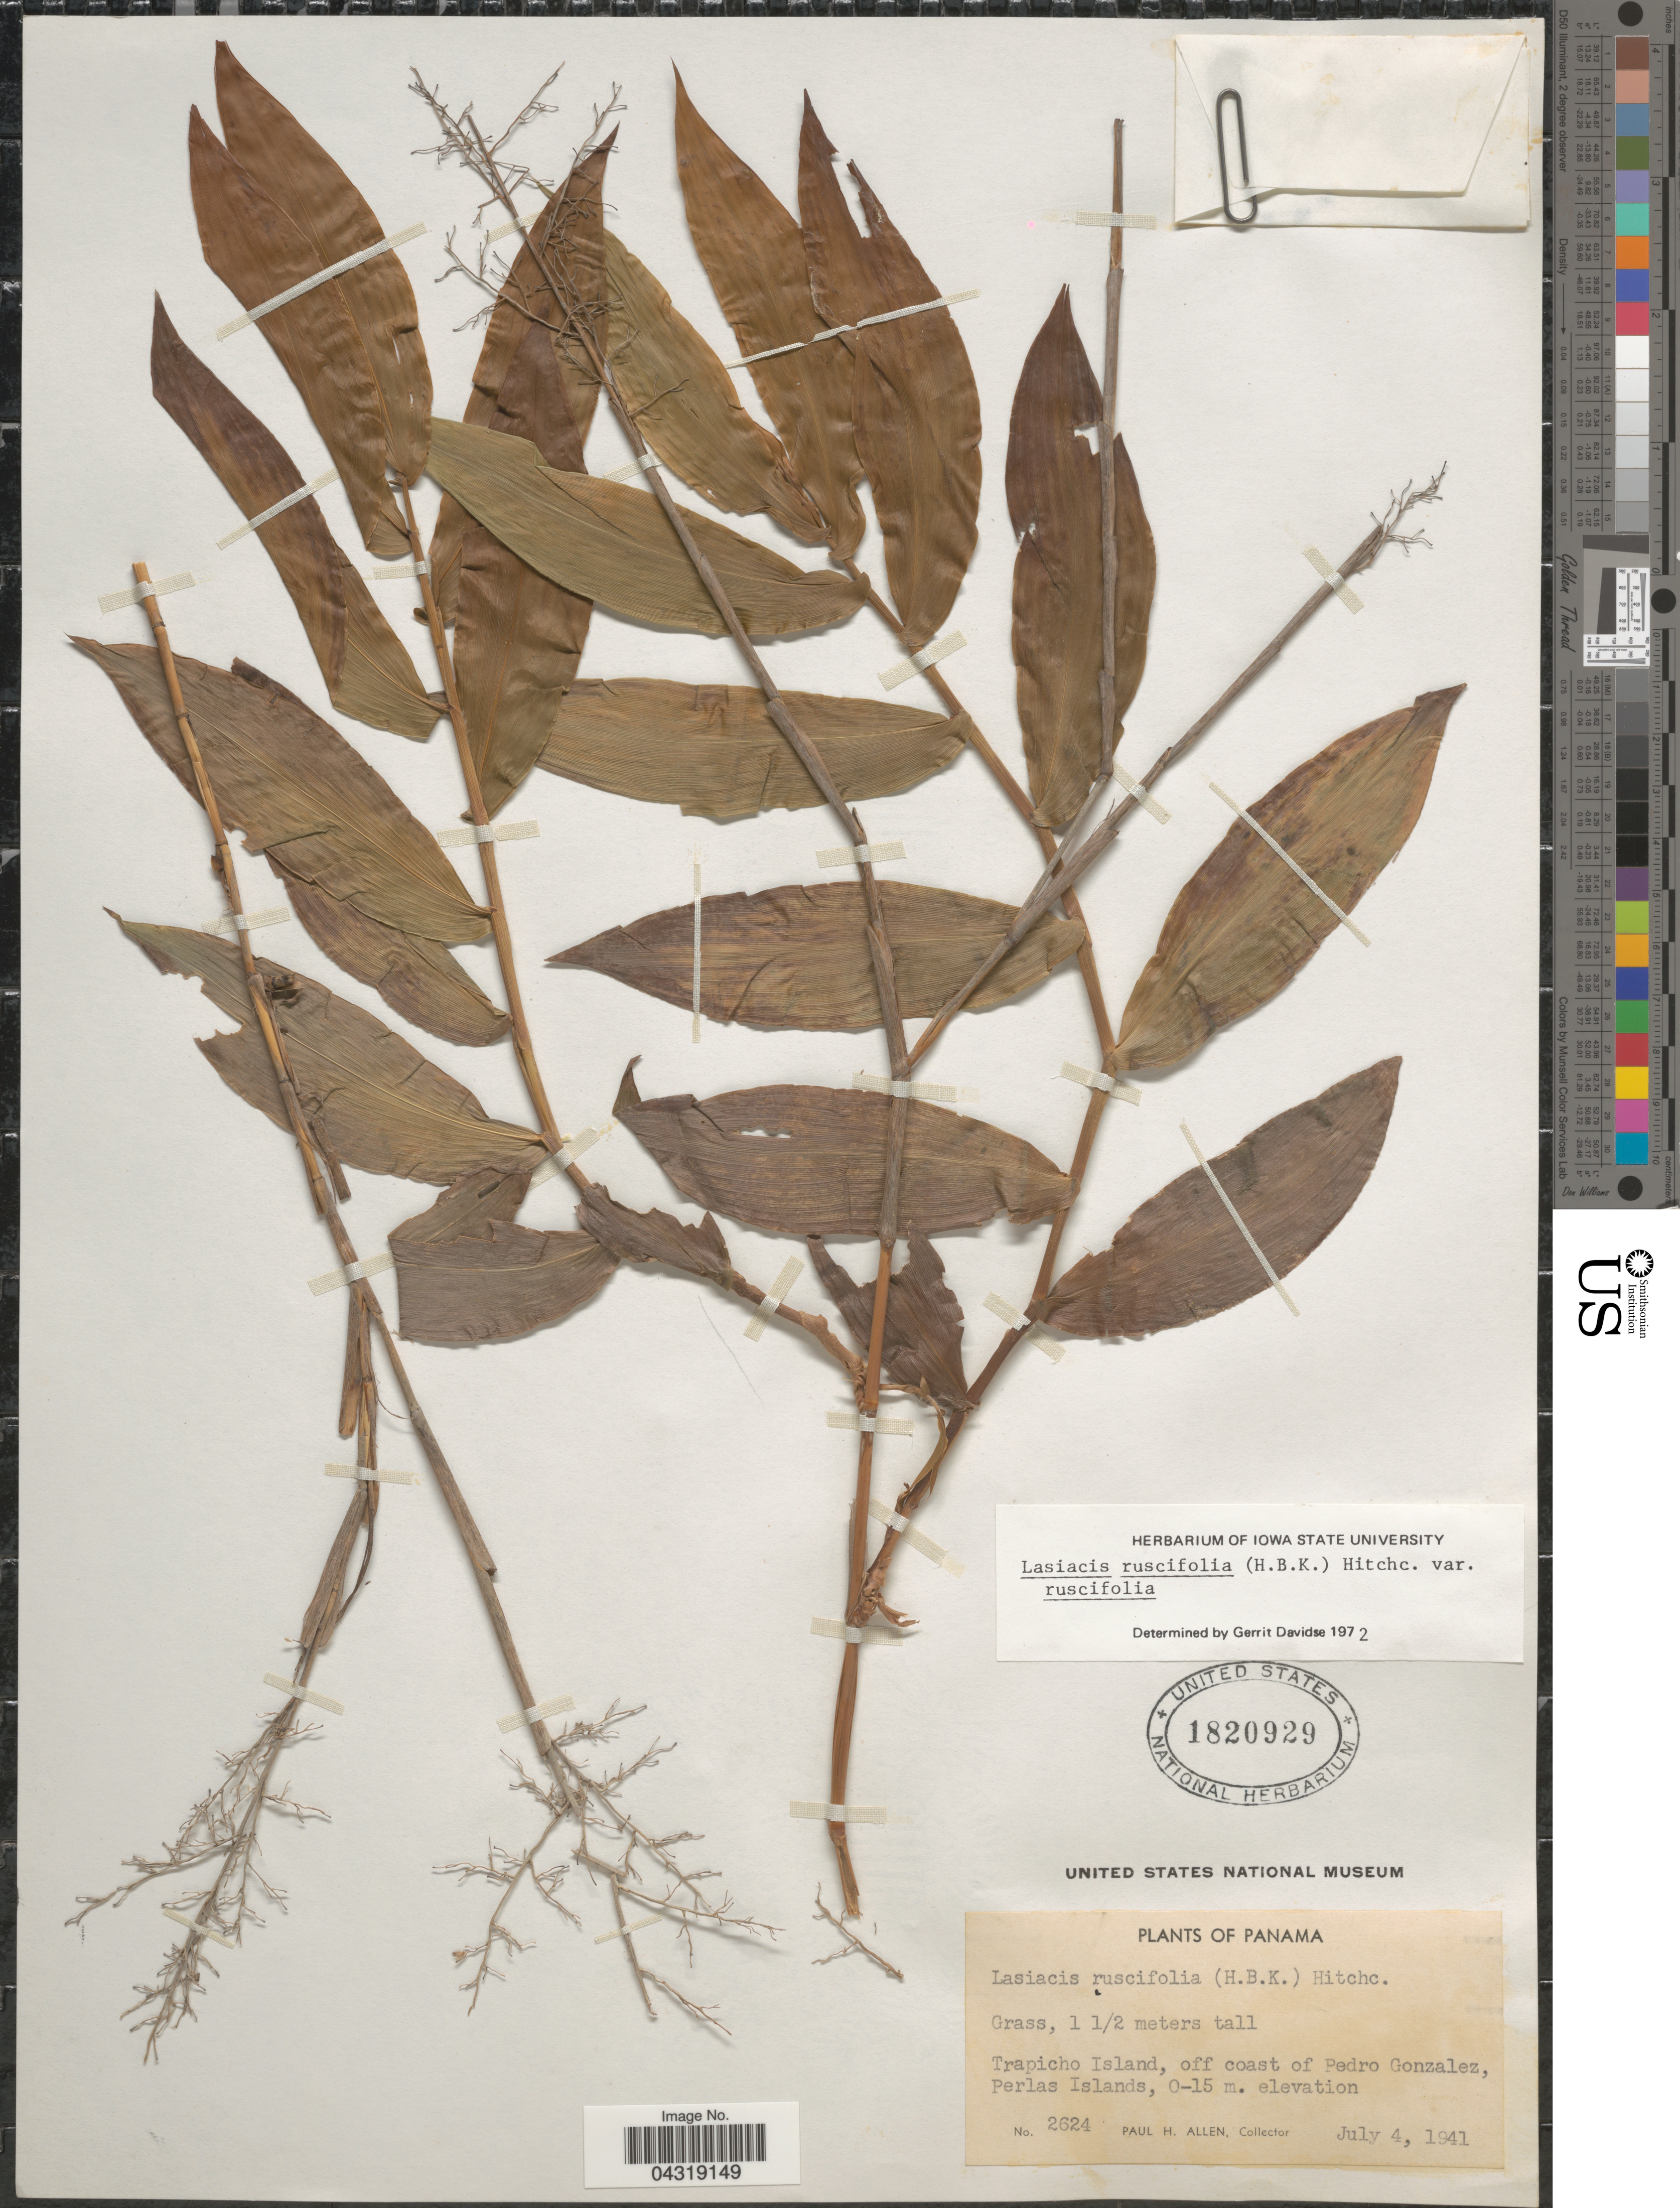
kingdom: Plantae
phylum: Tracheophyta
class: Liliopsida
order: Poales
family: Poaceae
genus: Lasiacis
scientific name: Lasiacis ruscifolia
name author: (Kunth) Hitchc.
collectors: P. H. Allen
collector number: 2624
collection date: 1941-07-04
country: Panama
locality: Trapicho Island, off coast of Pedro Gonzalez, Perlas Islands.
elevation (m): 0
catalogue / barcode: US 1820929